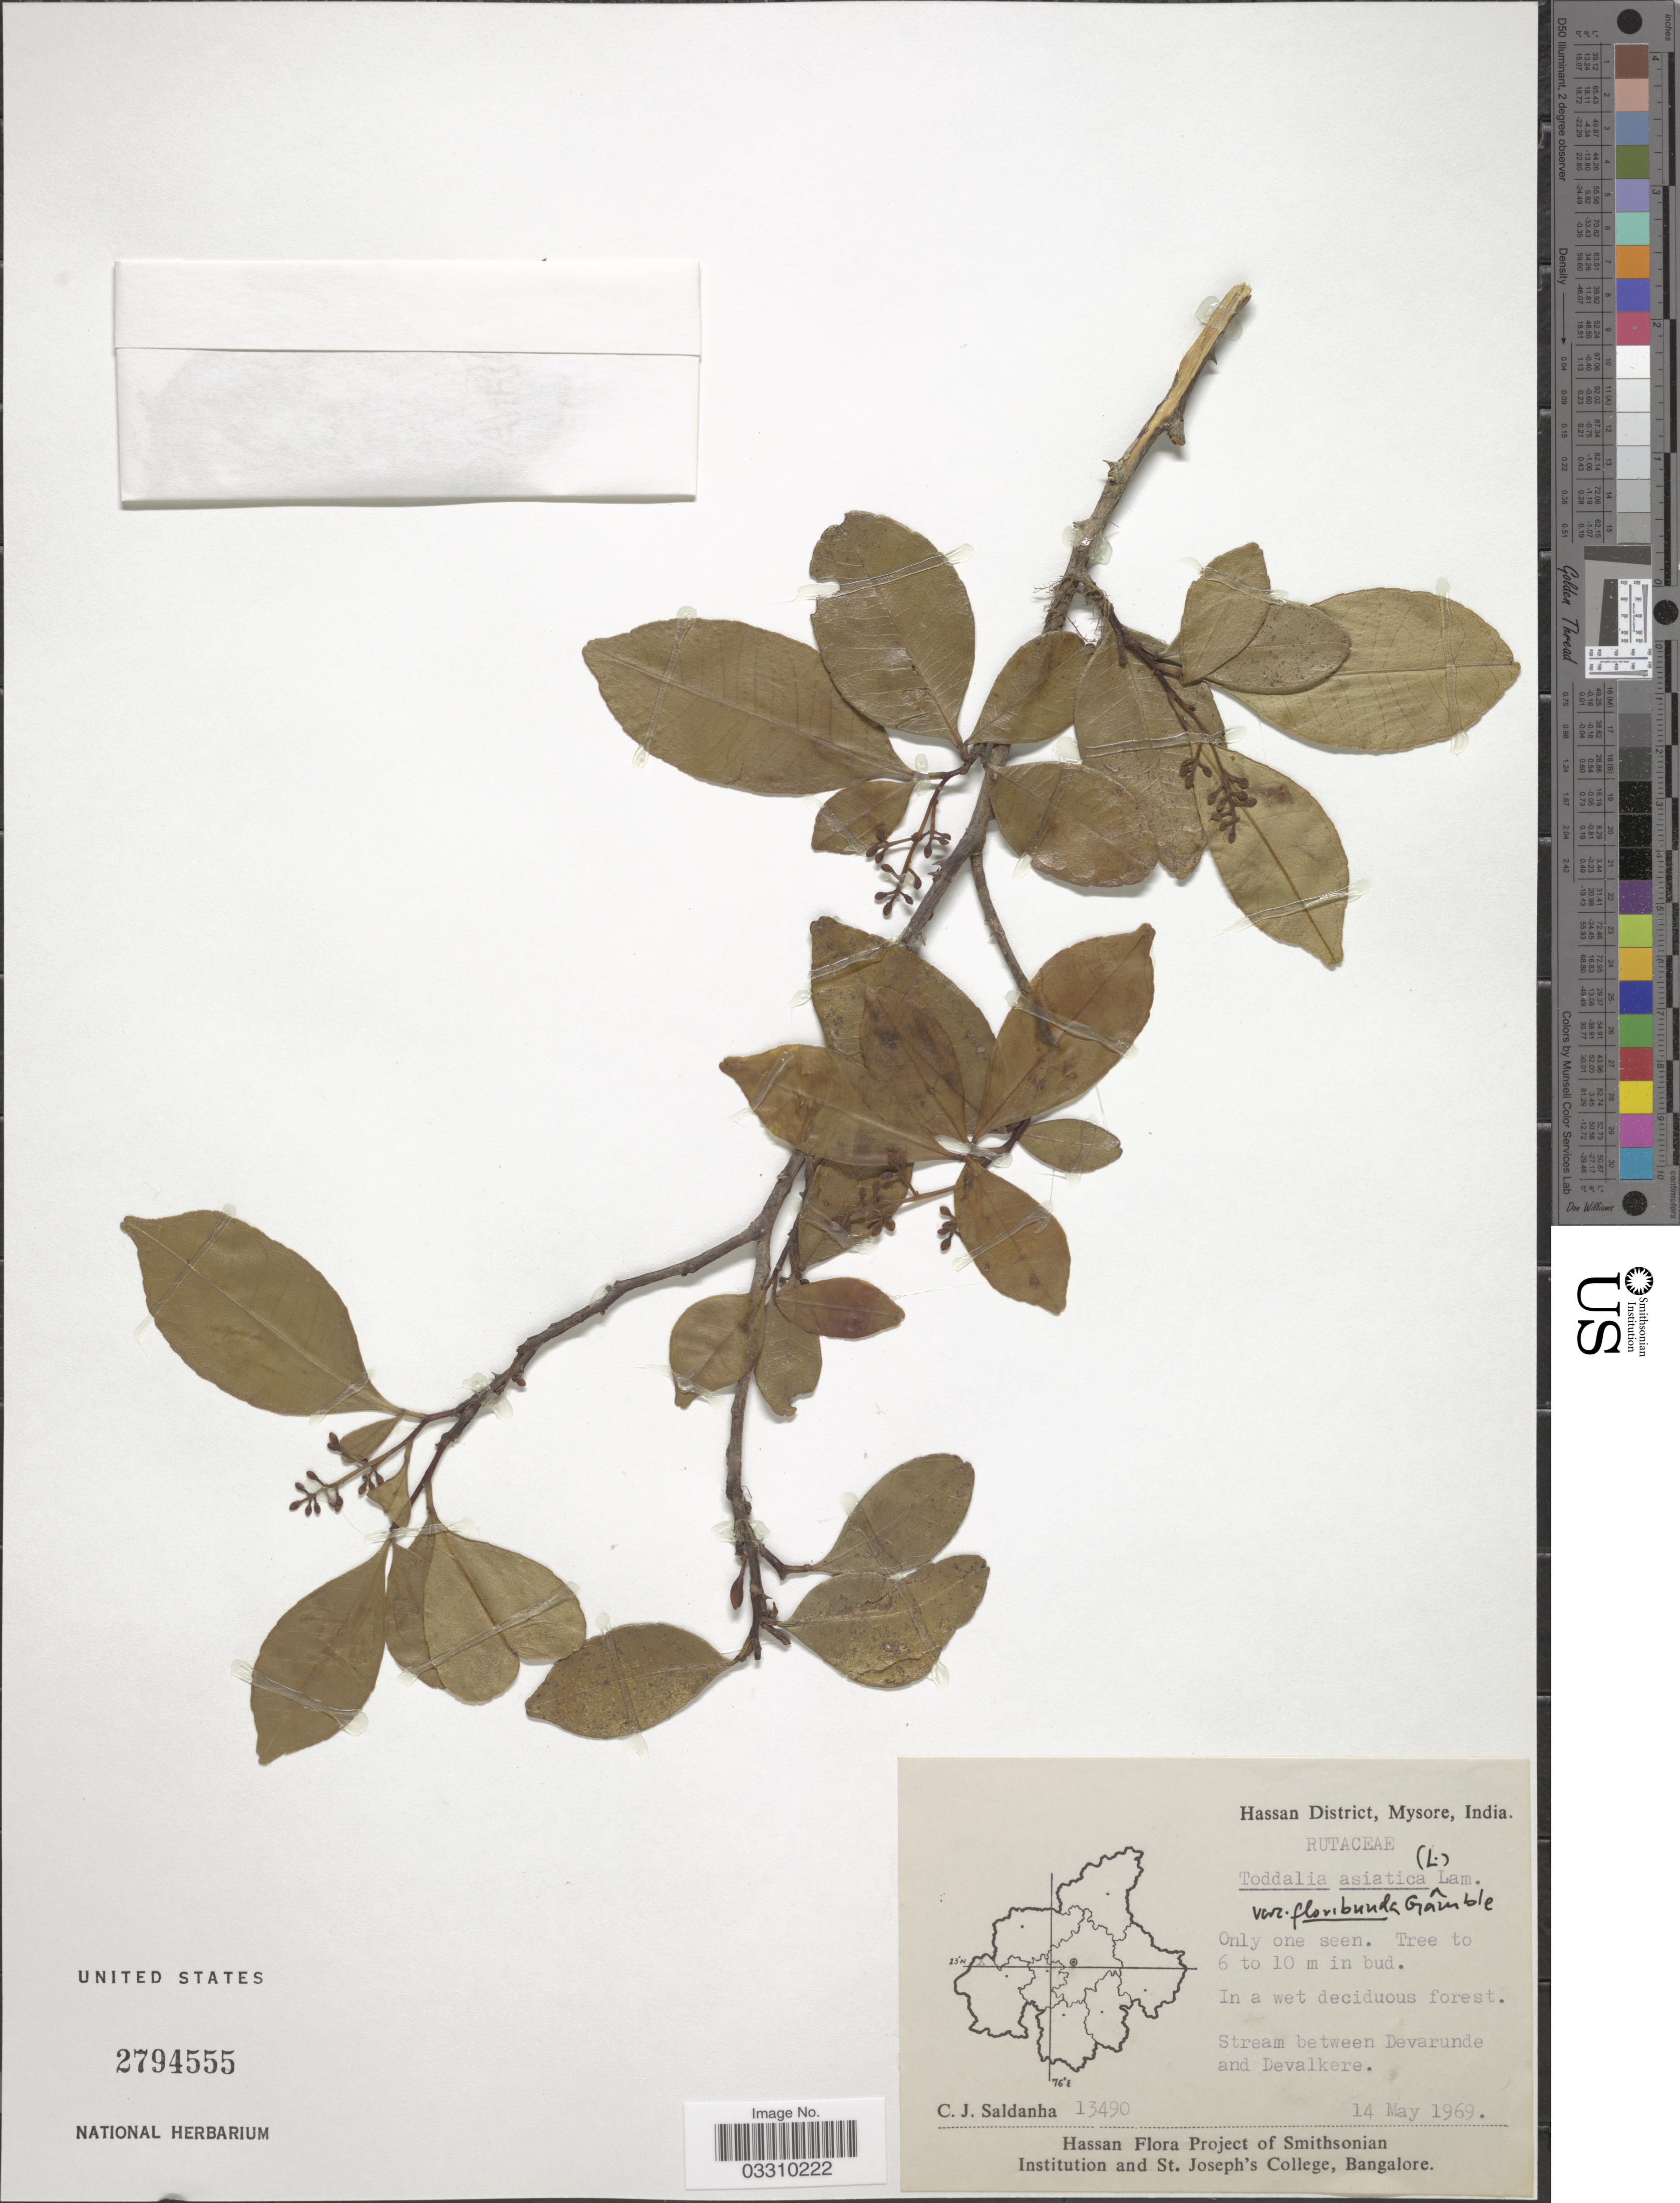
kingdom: Plantae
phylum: Tracheophyta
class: Magnoliopsida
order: Sapindales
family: Rutaceae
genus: Zanthoxylum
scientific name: Zanthoxylum asiaticum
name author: (L.) Appelhans et al.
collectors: C. J. Saldanha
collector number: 13490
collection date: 1969-05-14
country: India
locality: Hassan District, Mysore. Stream between Devarunde and Devalkere.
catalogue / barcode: US 2794555